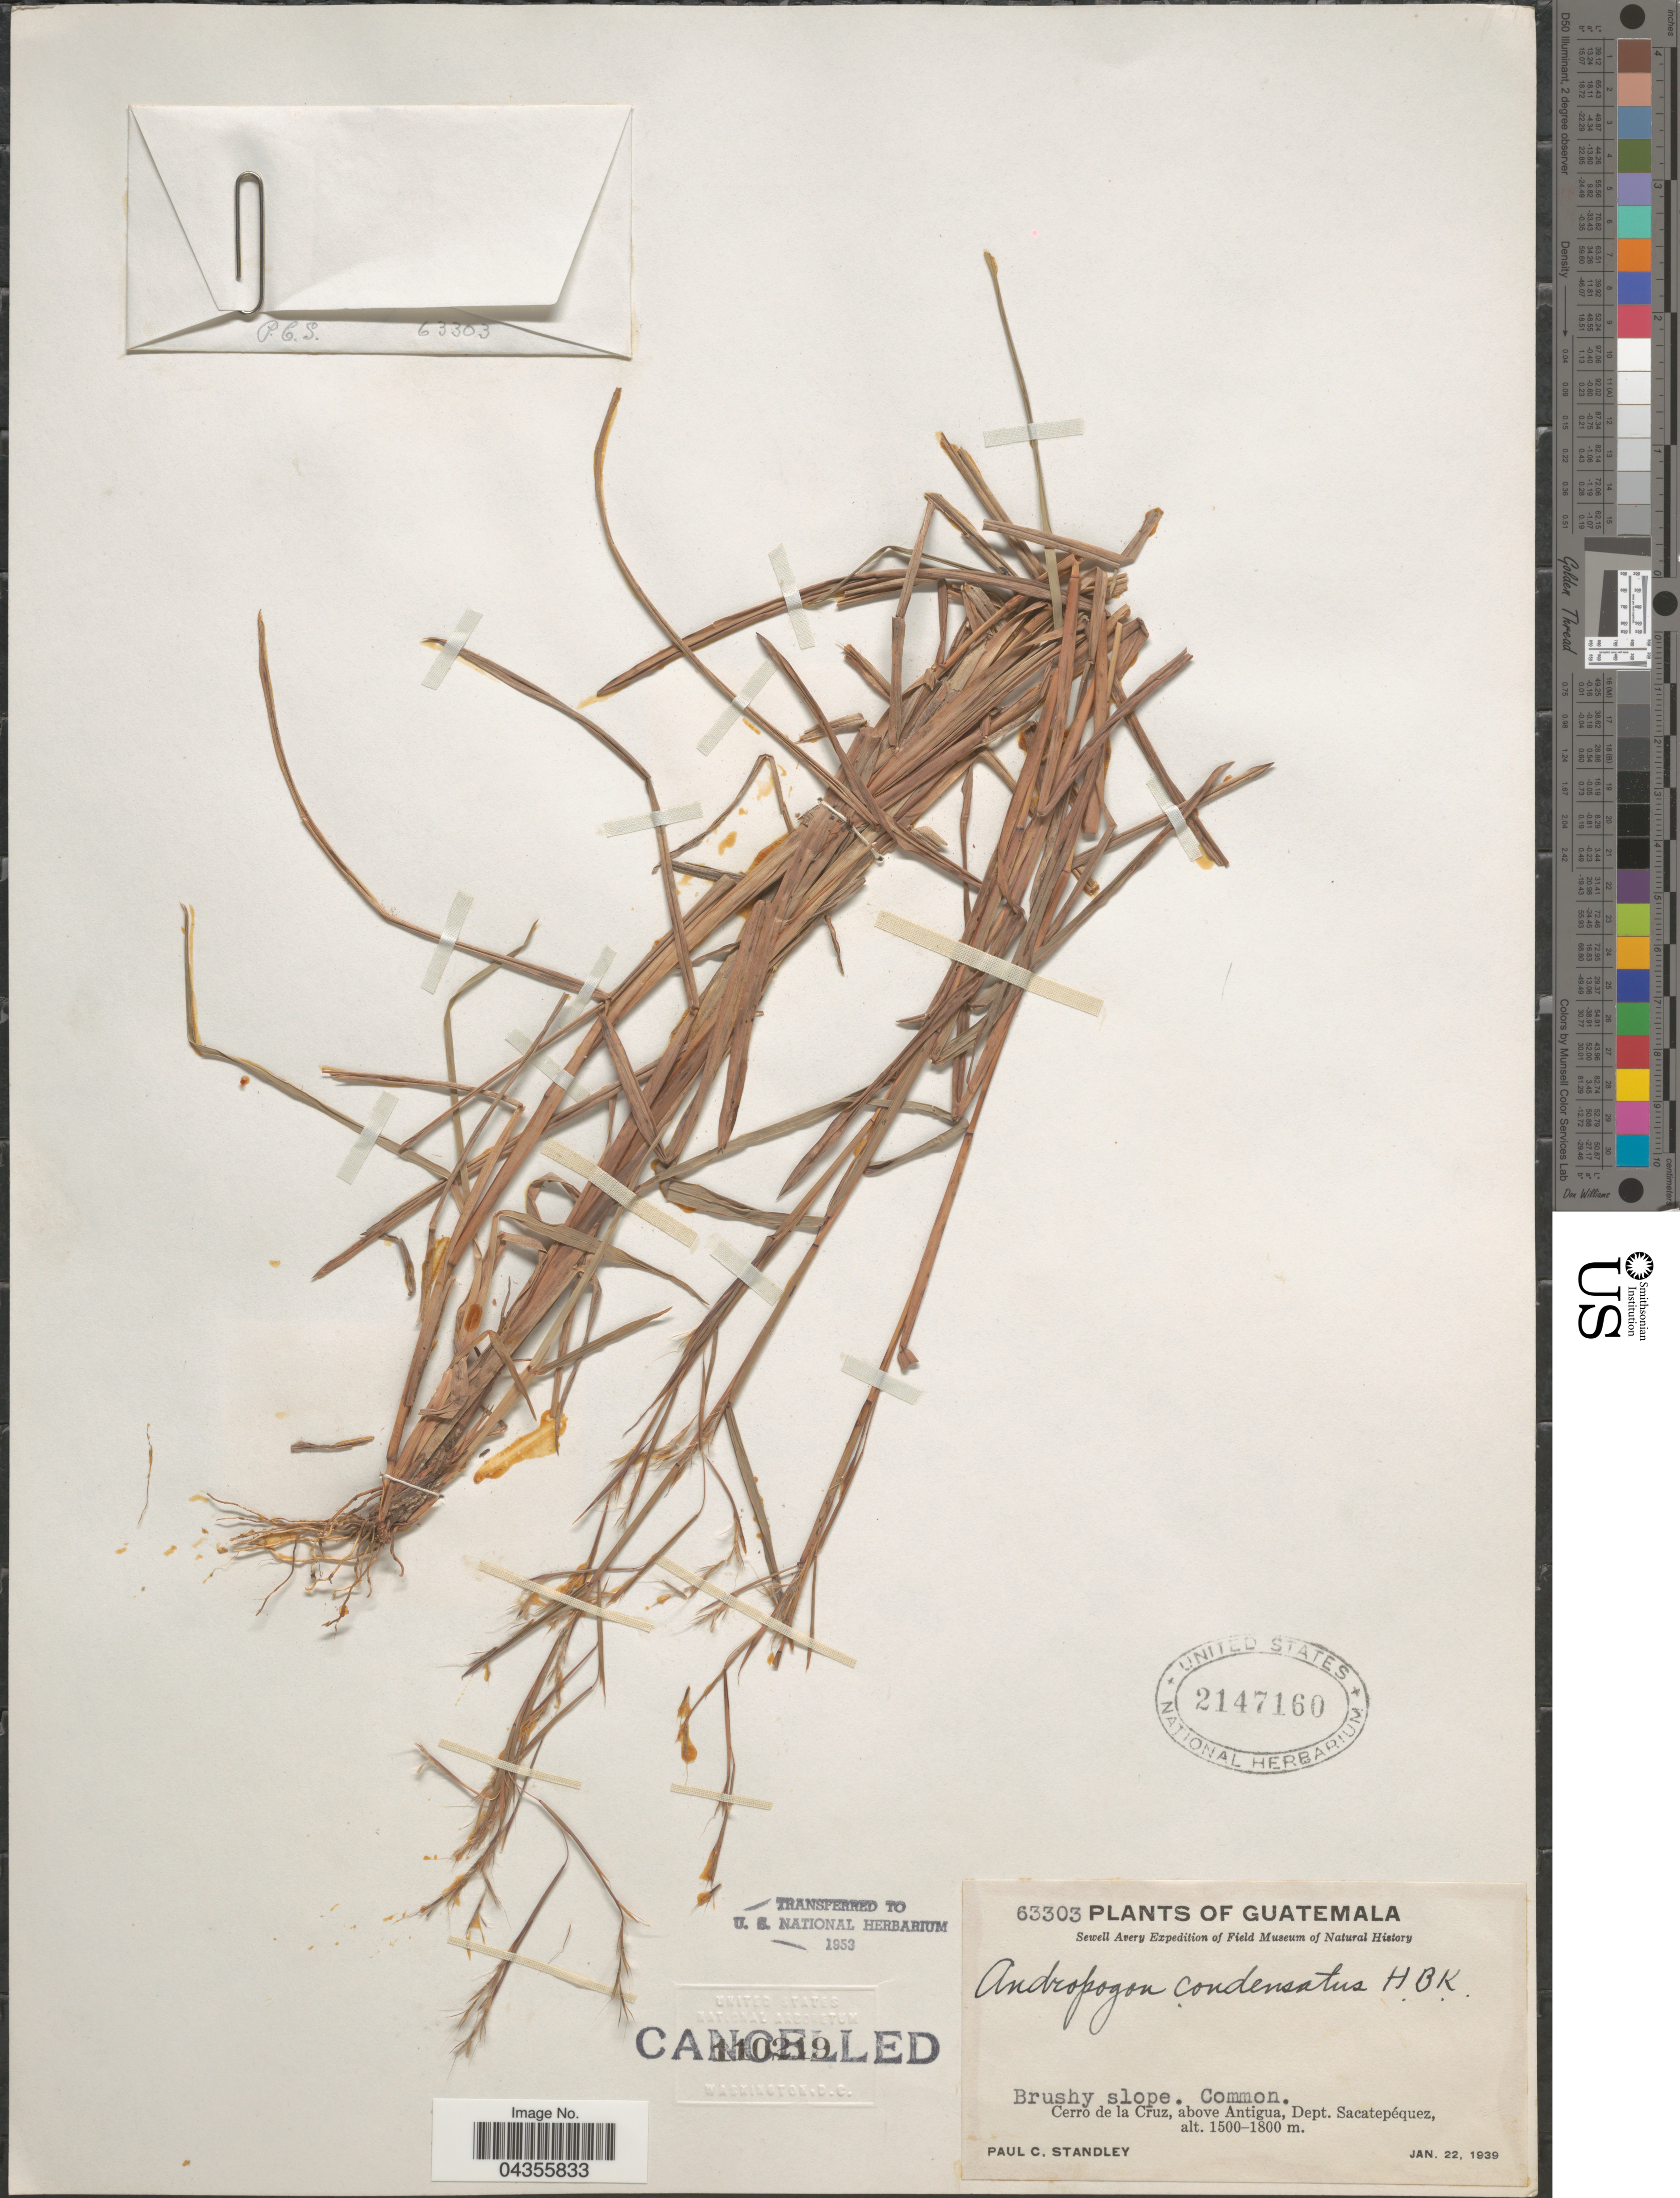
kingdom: Plantae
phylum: Tracheophyta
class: Liliopsida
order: Poales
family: Poaceae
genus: Schizachyrium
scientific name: Schizachyrium condensatum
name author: (Kunth) Nees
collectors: P. C. Standley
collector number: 63303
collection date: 1939-01-22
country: Guatemala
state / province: Sacatepequez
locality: Sewell Avery Expedition. Cerro de la Cruz, above Antigua, Dept. Sacatepéquez.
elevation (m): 1500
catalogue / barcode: US 2147160